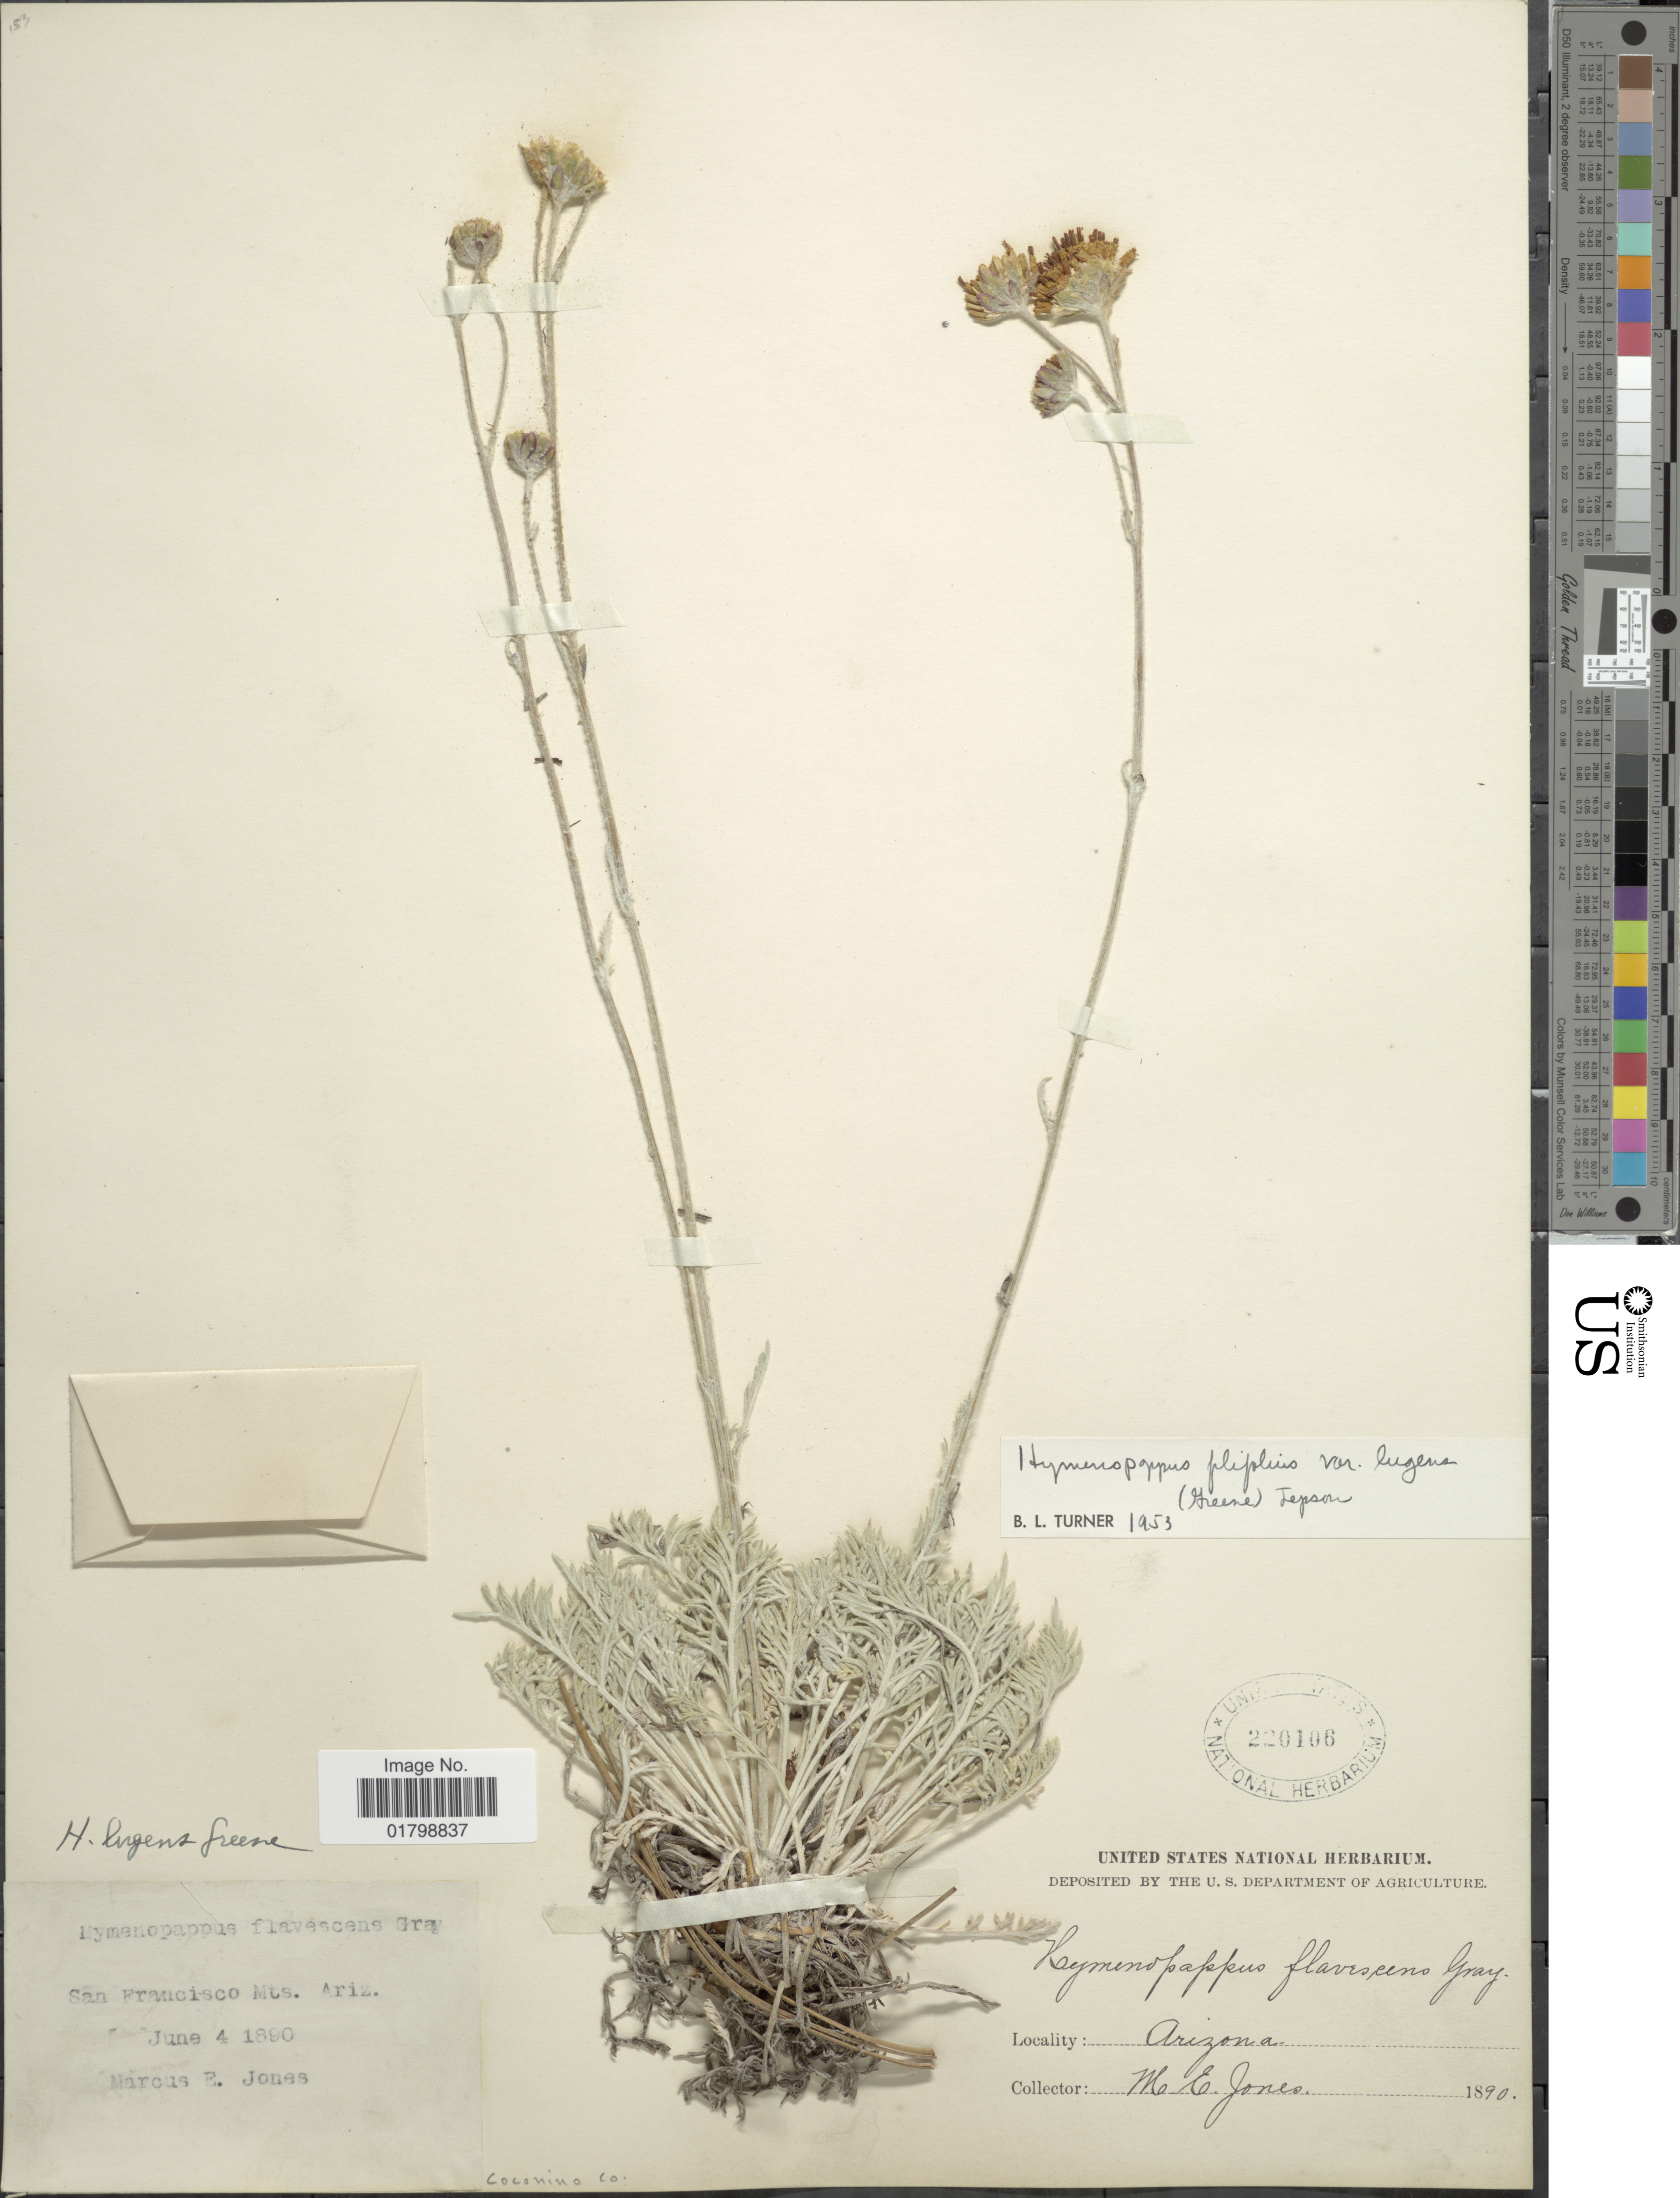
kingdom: Plantae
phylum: Tracheophyta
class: Magnoliopsida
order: Asterales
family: Asteraceae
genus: Hymenopappus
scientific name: Hymenopappus filifolius var. lugens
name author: (Greene) Jeps.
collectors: M. P. Jones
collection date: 1890-06-04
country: United States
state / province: Arizona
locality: San Francisco Mts. Coconino Co.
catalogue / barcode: US 220106